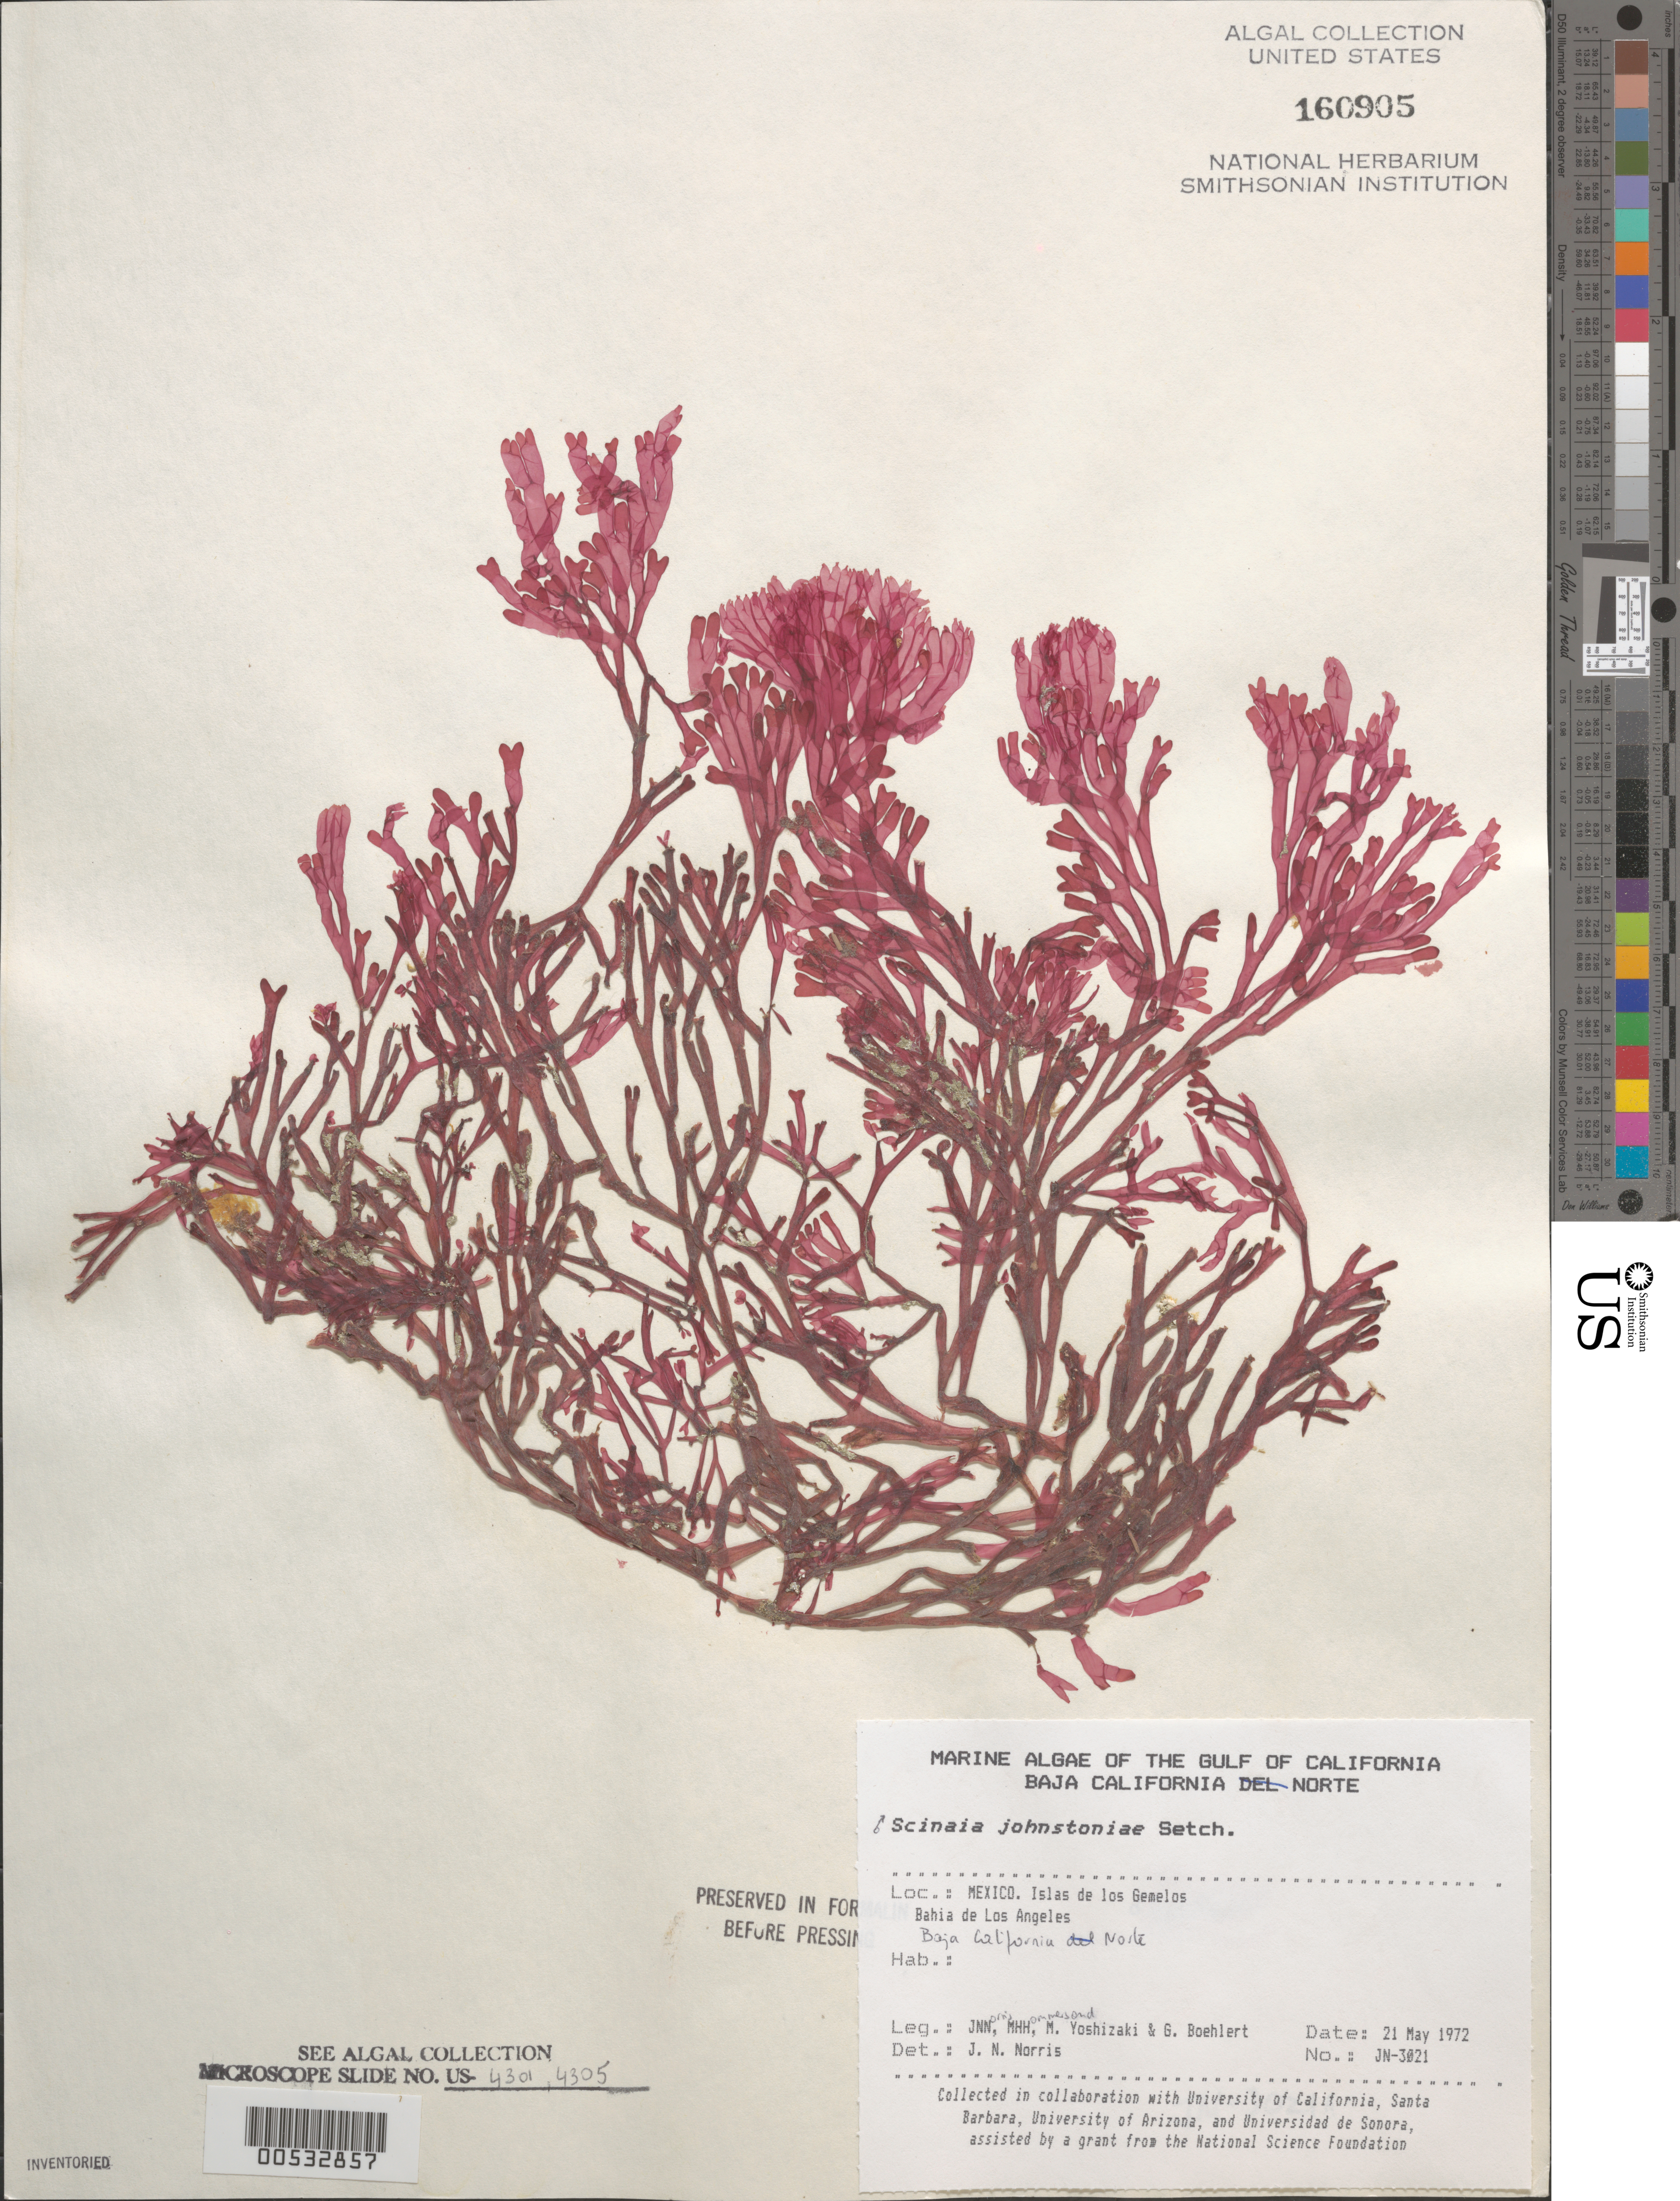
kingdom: Plantae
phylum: Rhodophyta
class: Florideophyceae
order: Nemaliales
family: Scinaiaceae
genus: Scinaia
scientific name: Scinaia johnstoniae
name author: Setch.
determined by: Norris, James N.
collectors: J. N. Norris, M. H. Hommersand, M. Yoshizaki & G. Boehlert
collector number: JN-3021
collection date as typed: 21 May 1972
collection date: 1972-05-21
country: Mexico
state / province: Baja California Norte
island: Isla de Los Gemelitos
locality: Bahia de los Angeles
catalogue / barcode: US 160905